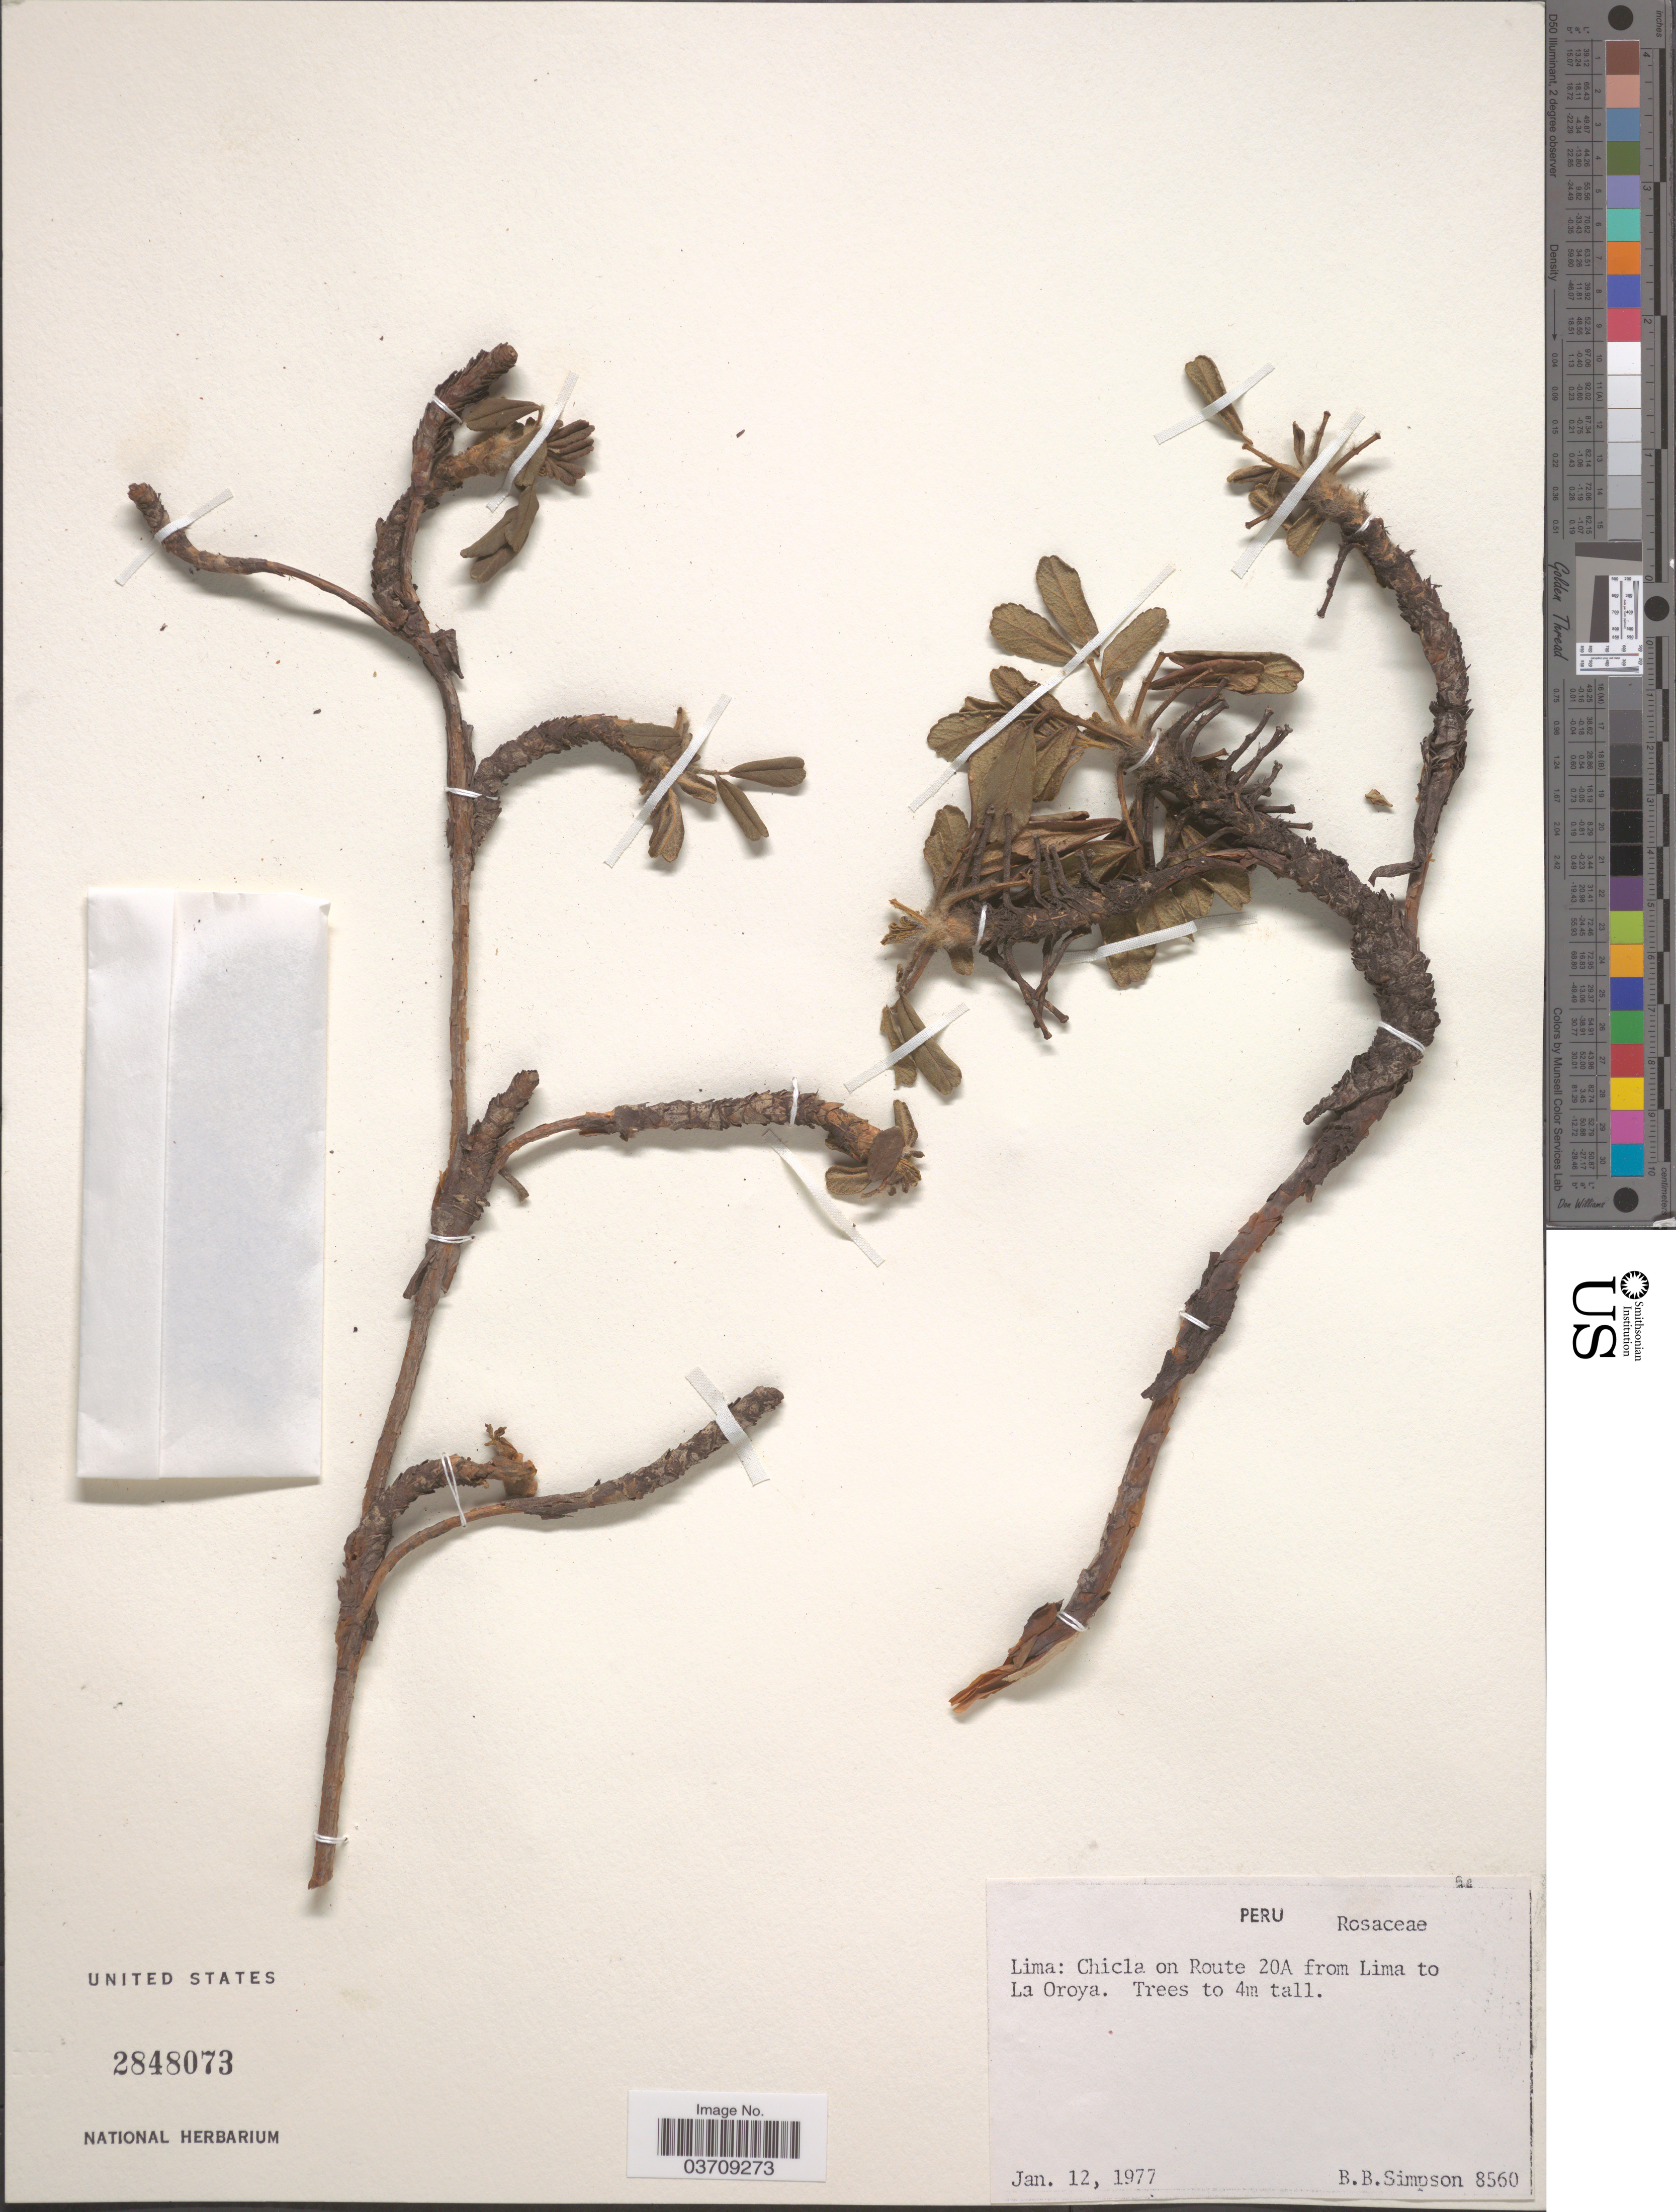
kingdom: Plantae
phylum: Tracheophyta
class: Magnoliopsida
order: Rosales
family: Rosaceae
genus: Polylepis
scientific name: Polylepis sp.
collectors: B. Simpson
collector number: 8560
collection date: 1977-01-12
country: Peru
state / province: Lima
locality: Chicla on Route 20A from Lima to La Oroya.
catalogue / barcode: US 2848073